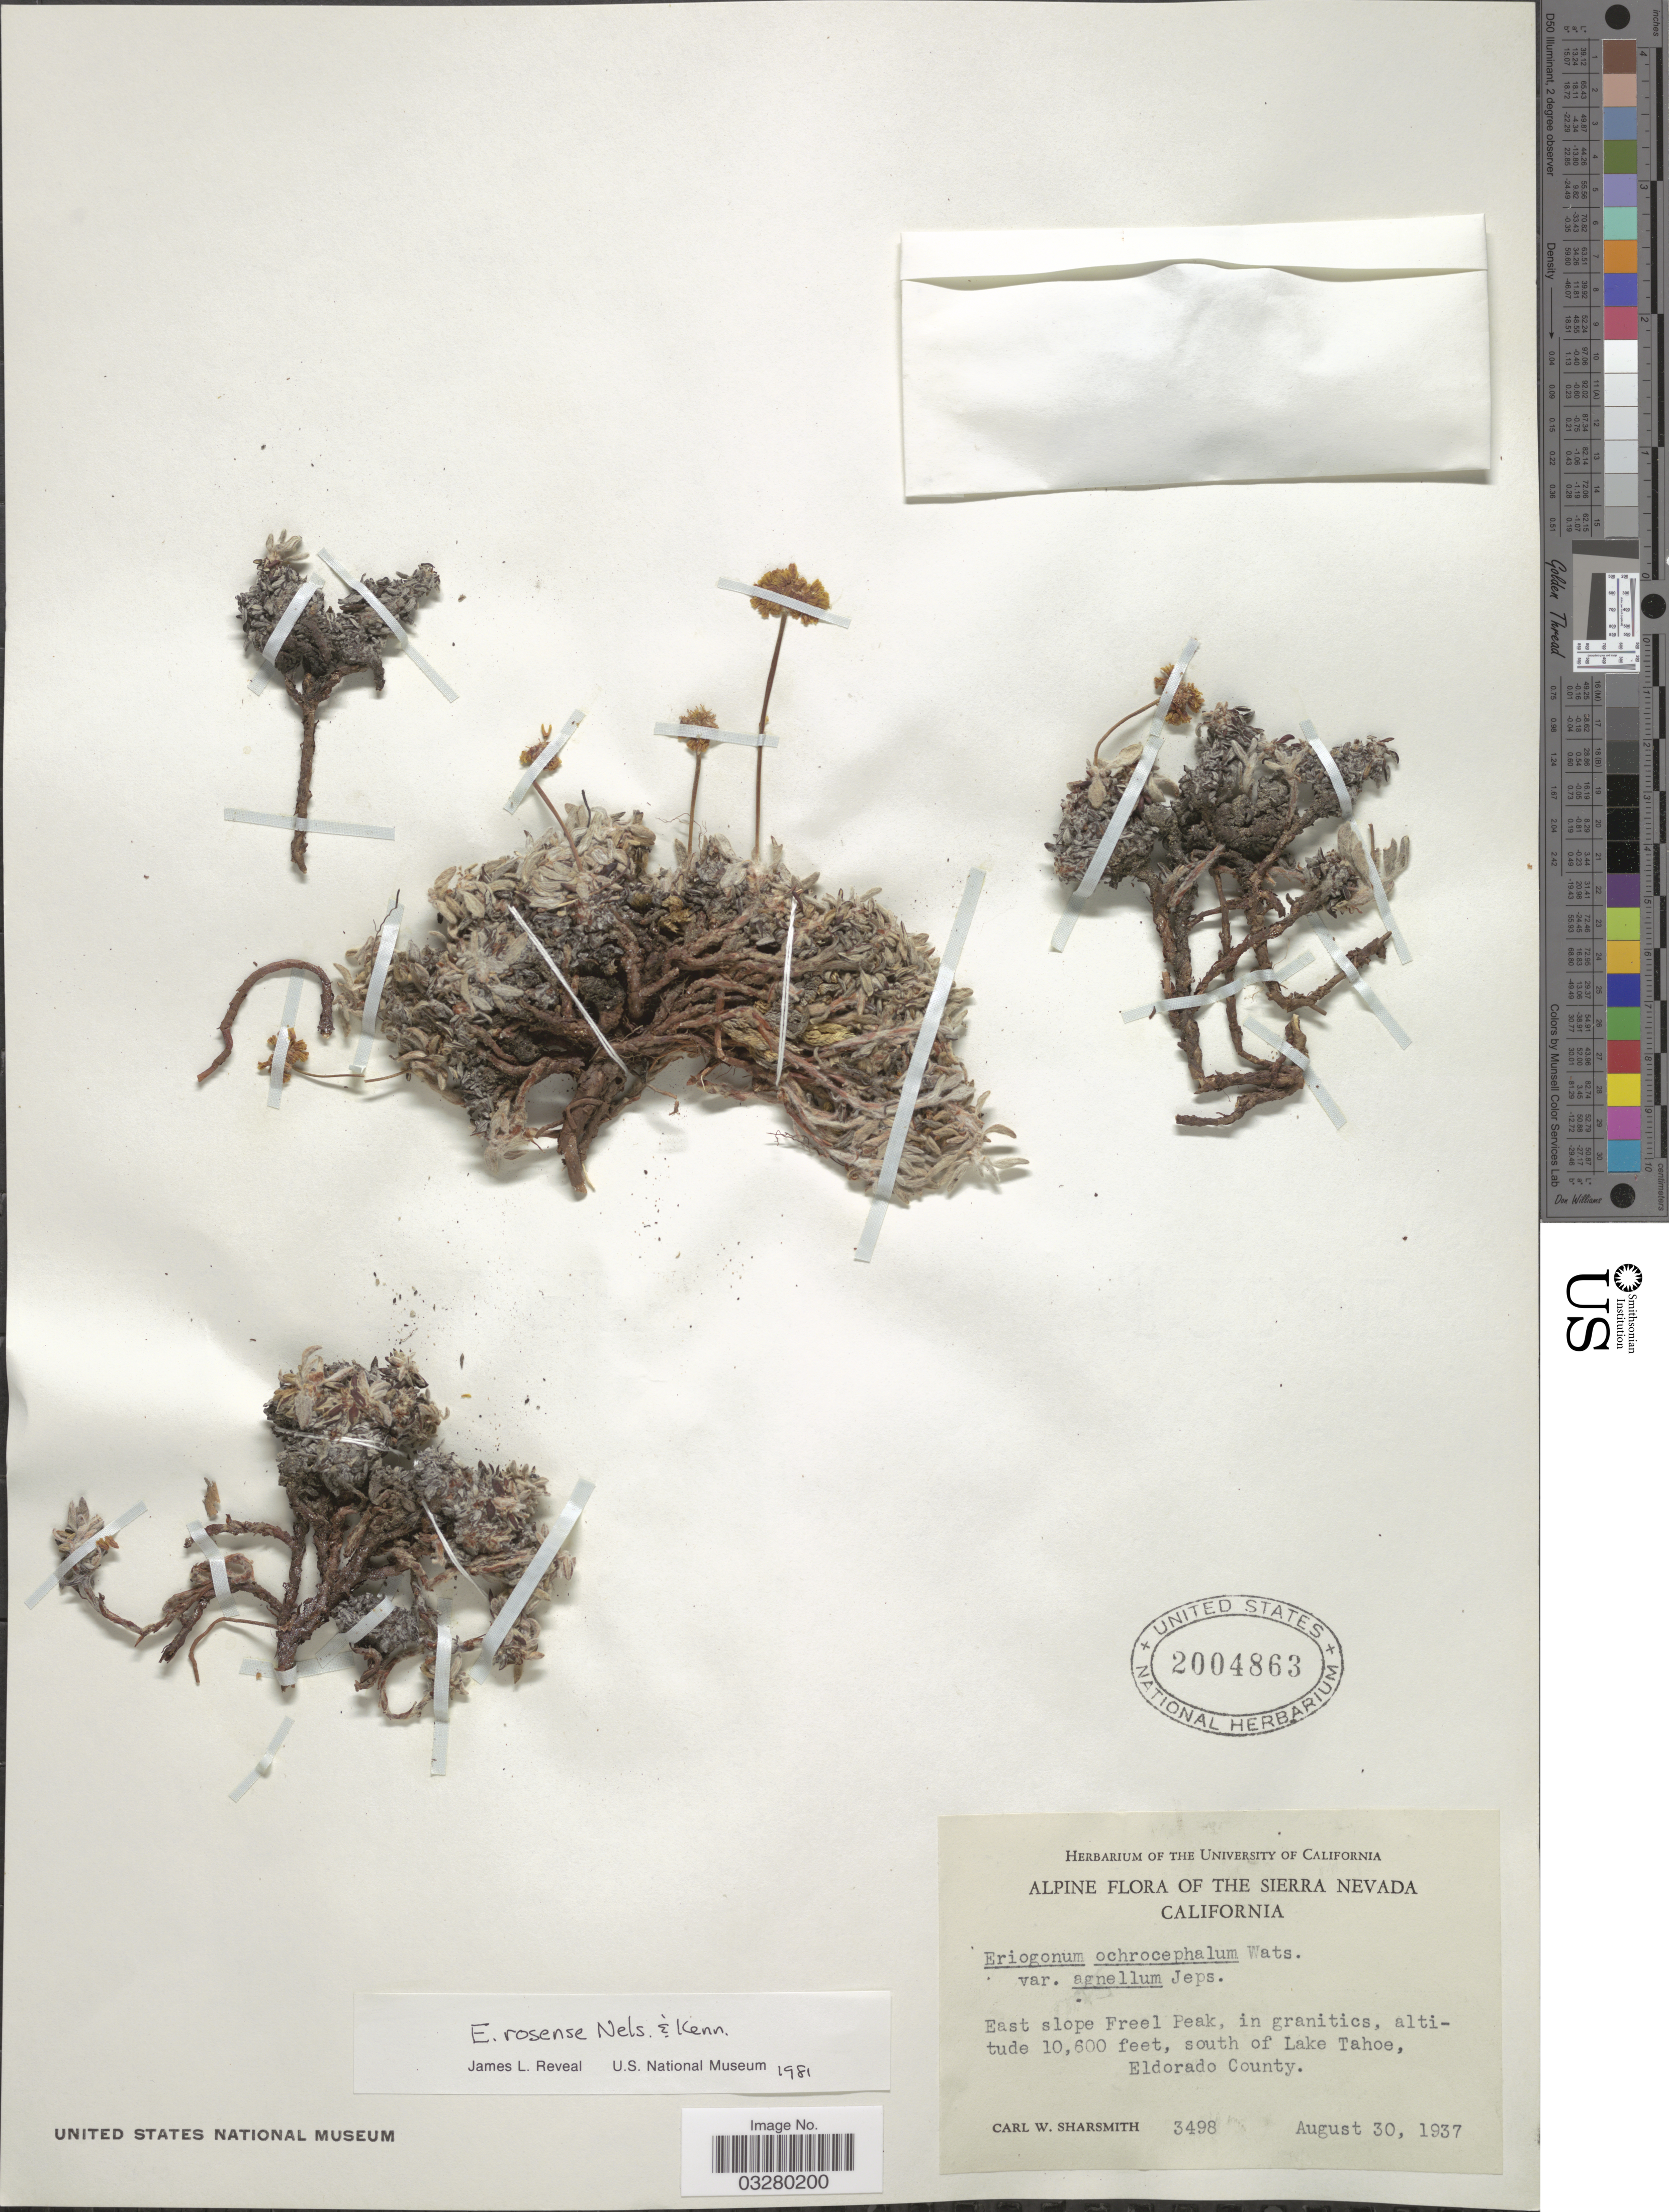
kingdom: Plantae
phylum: Tracheophyta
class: Magnoliopsida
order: Caryophyllales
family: Polygonaceae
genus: Eriogonum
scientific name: Eriogonum rosense var. subracemosum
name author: A. Nelson & P.B. Kenn.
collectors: C. Sharsmith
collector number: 3498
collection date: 1937-08-30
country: United States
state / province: California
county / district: El Dorado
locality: East slope Freel Peak, south of Lake Tahoe, Eldorado County.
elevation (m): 3231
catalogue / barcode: US 2004863